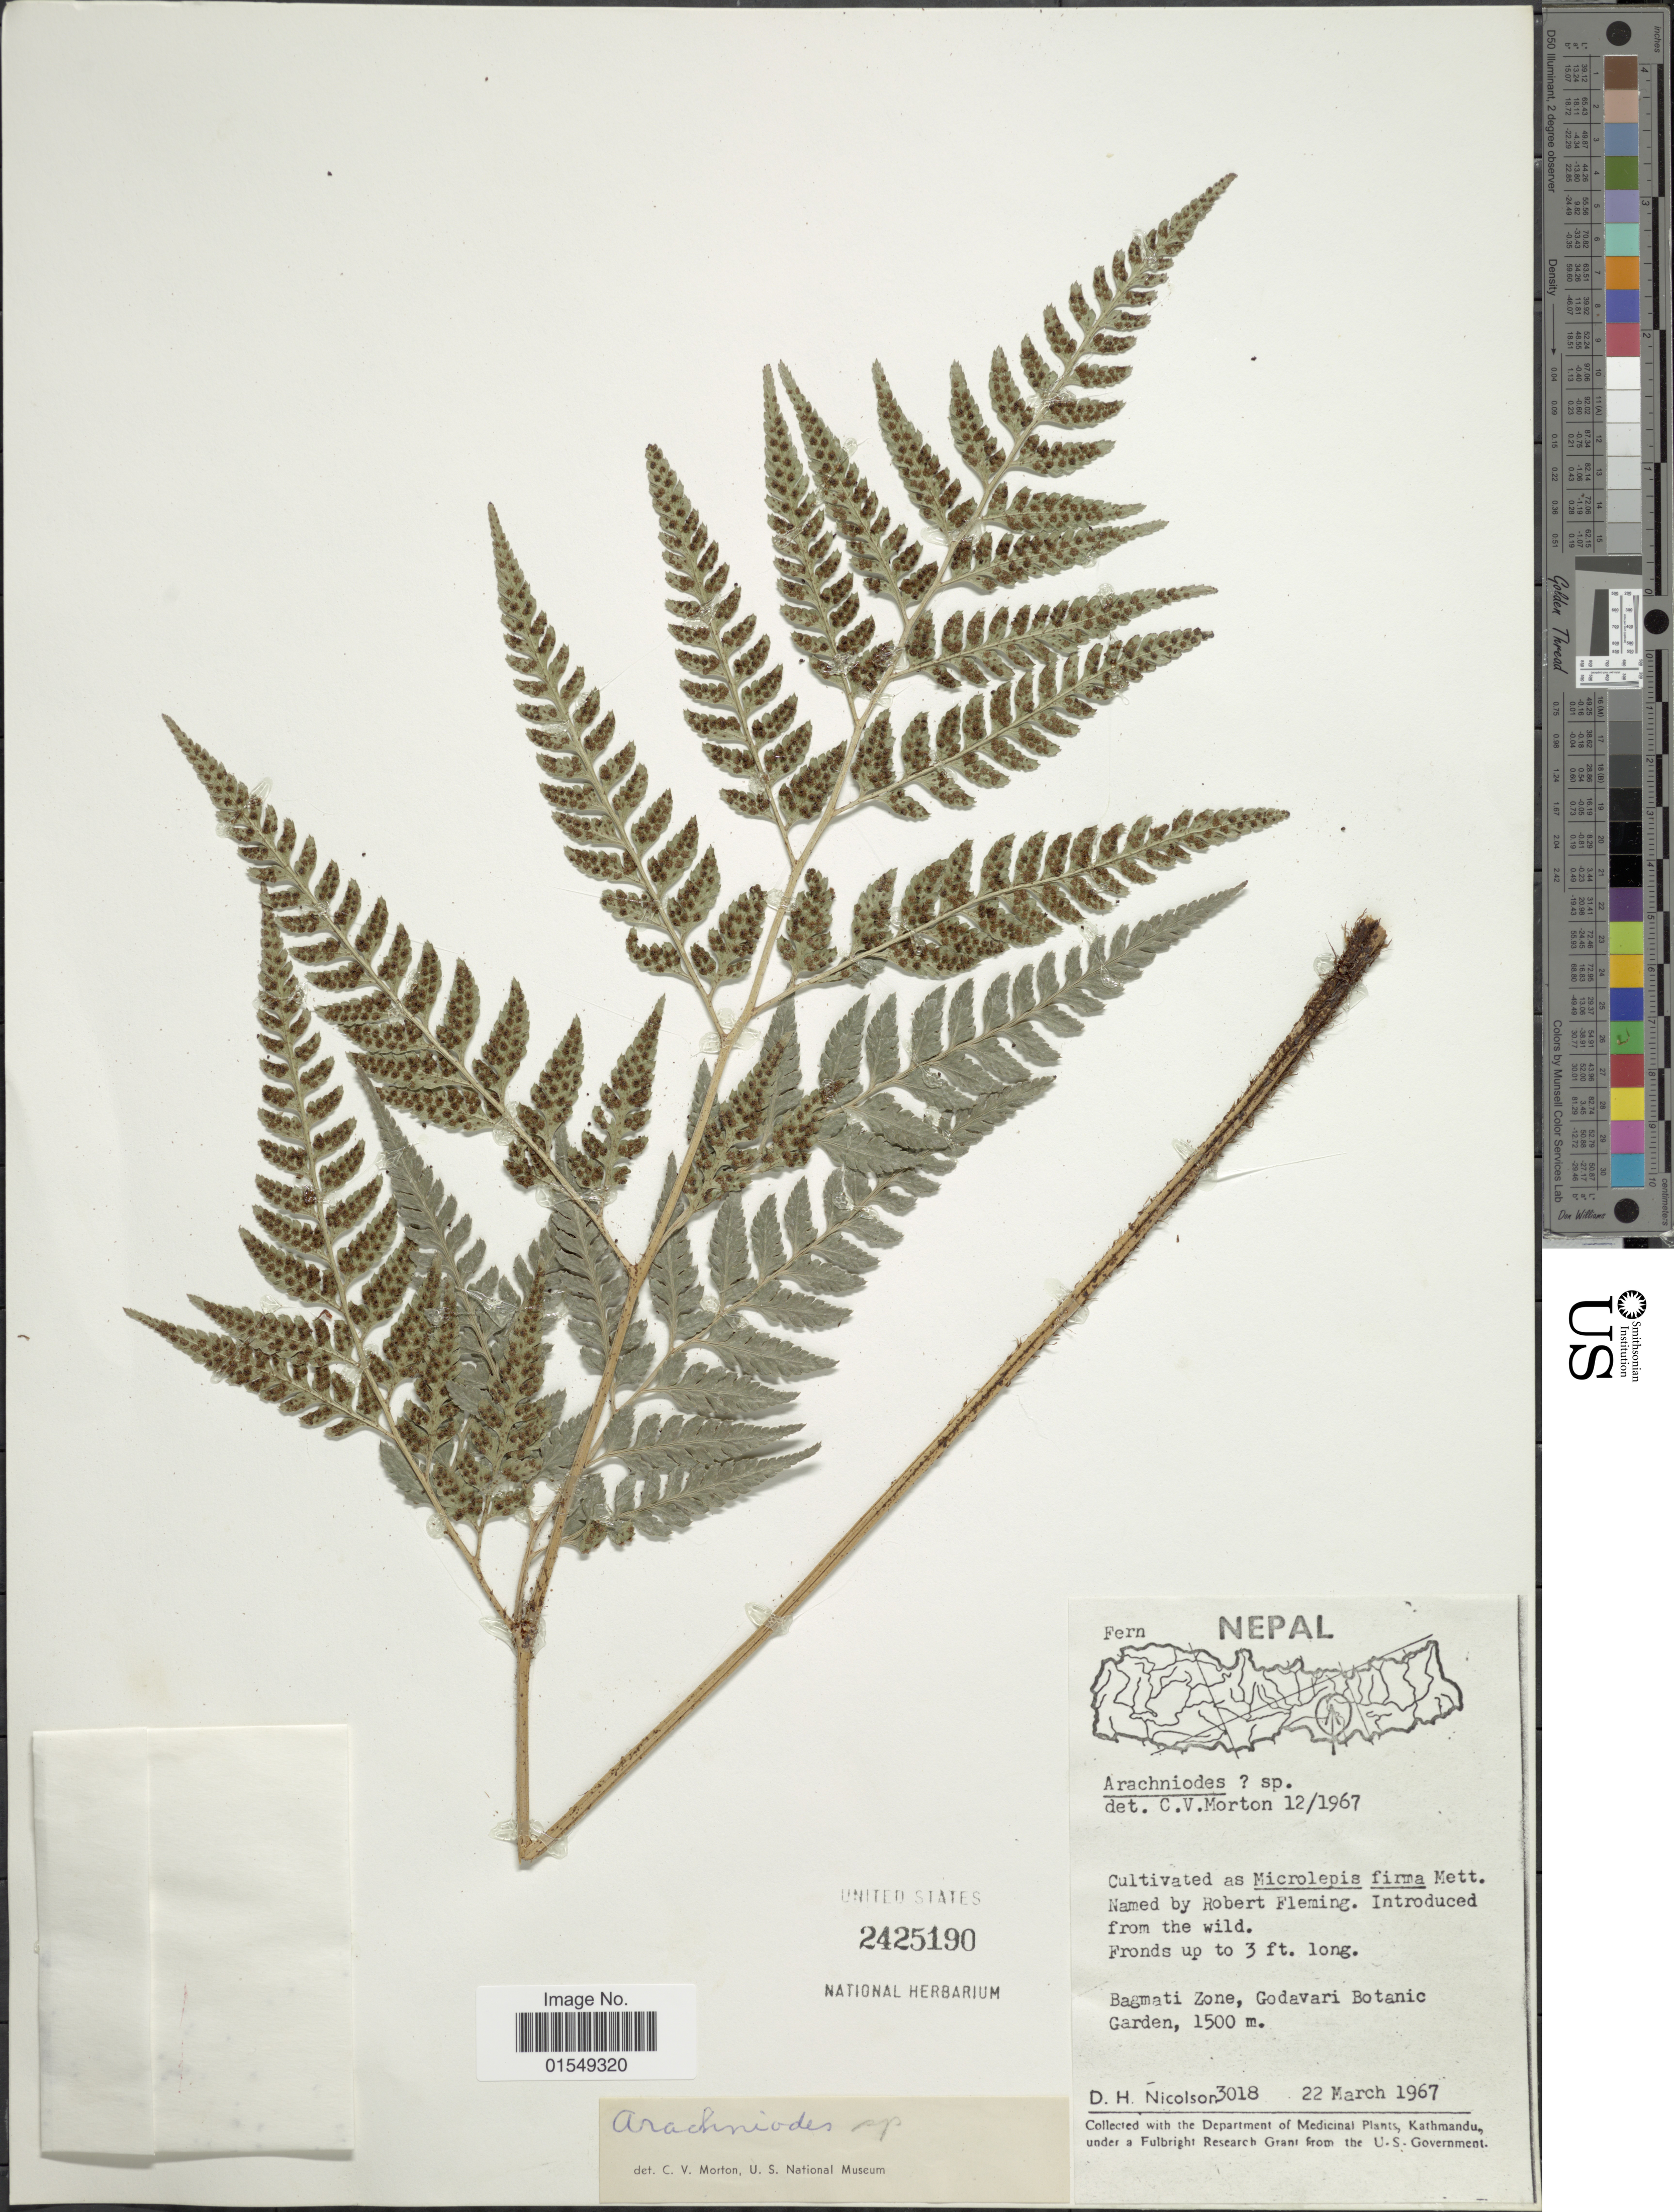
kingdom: Plantae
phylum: Tracheophyta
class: Polypodiopsida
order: Polypodiales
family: Dryopteridaceae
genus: Arachniodes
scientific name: Arachniodes sp.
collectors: D. H. Nicolson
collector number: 3018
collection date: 1967-03-22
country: Nepal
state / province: Bagmati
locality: Bagmati Zone, Godavari Botanic Garden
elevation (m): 1500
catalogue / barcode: US 2425190